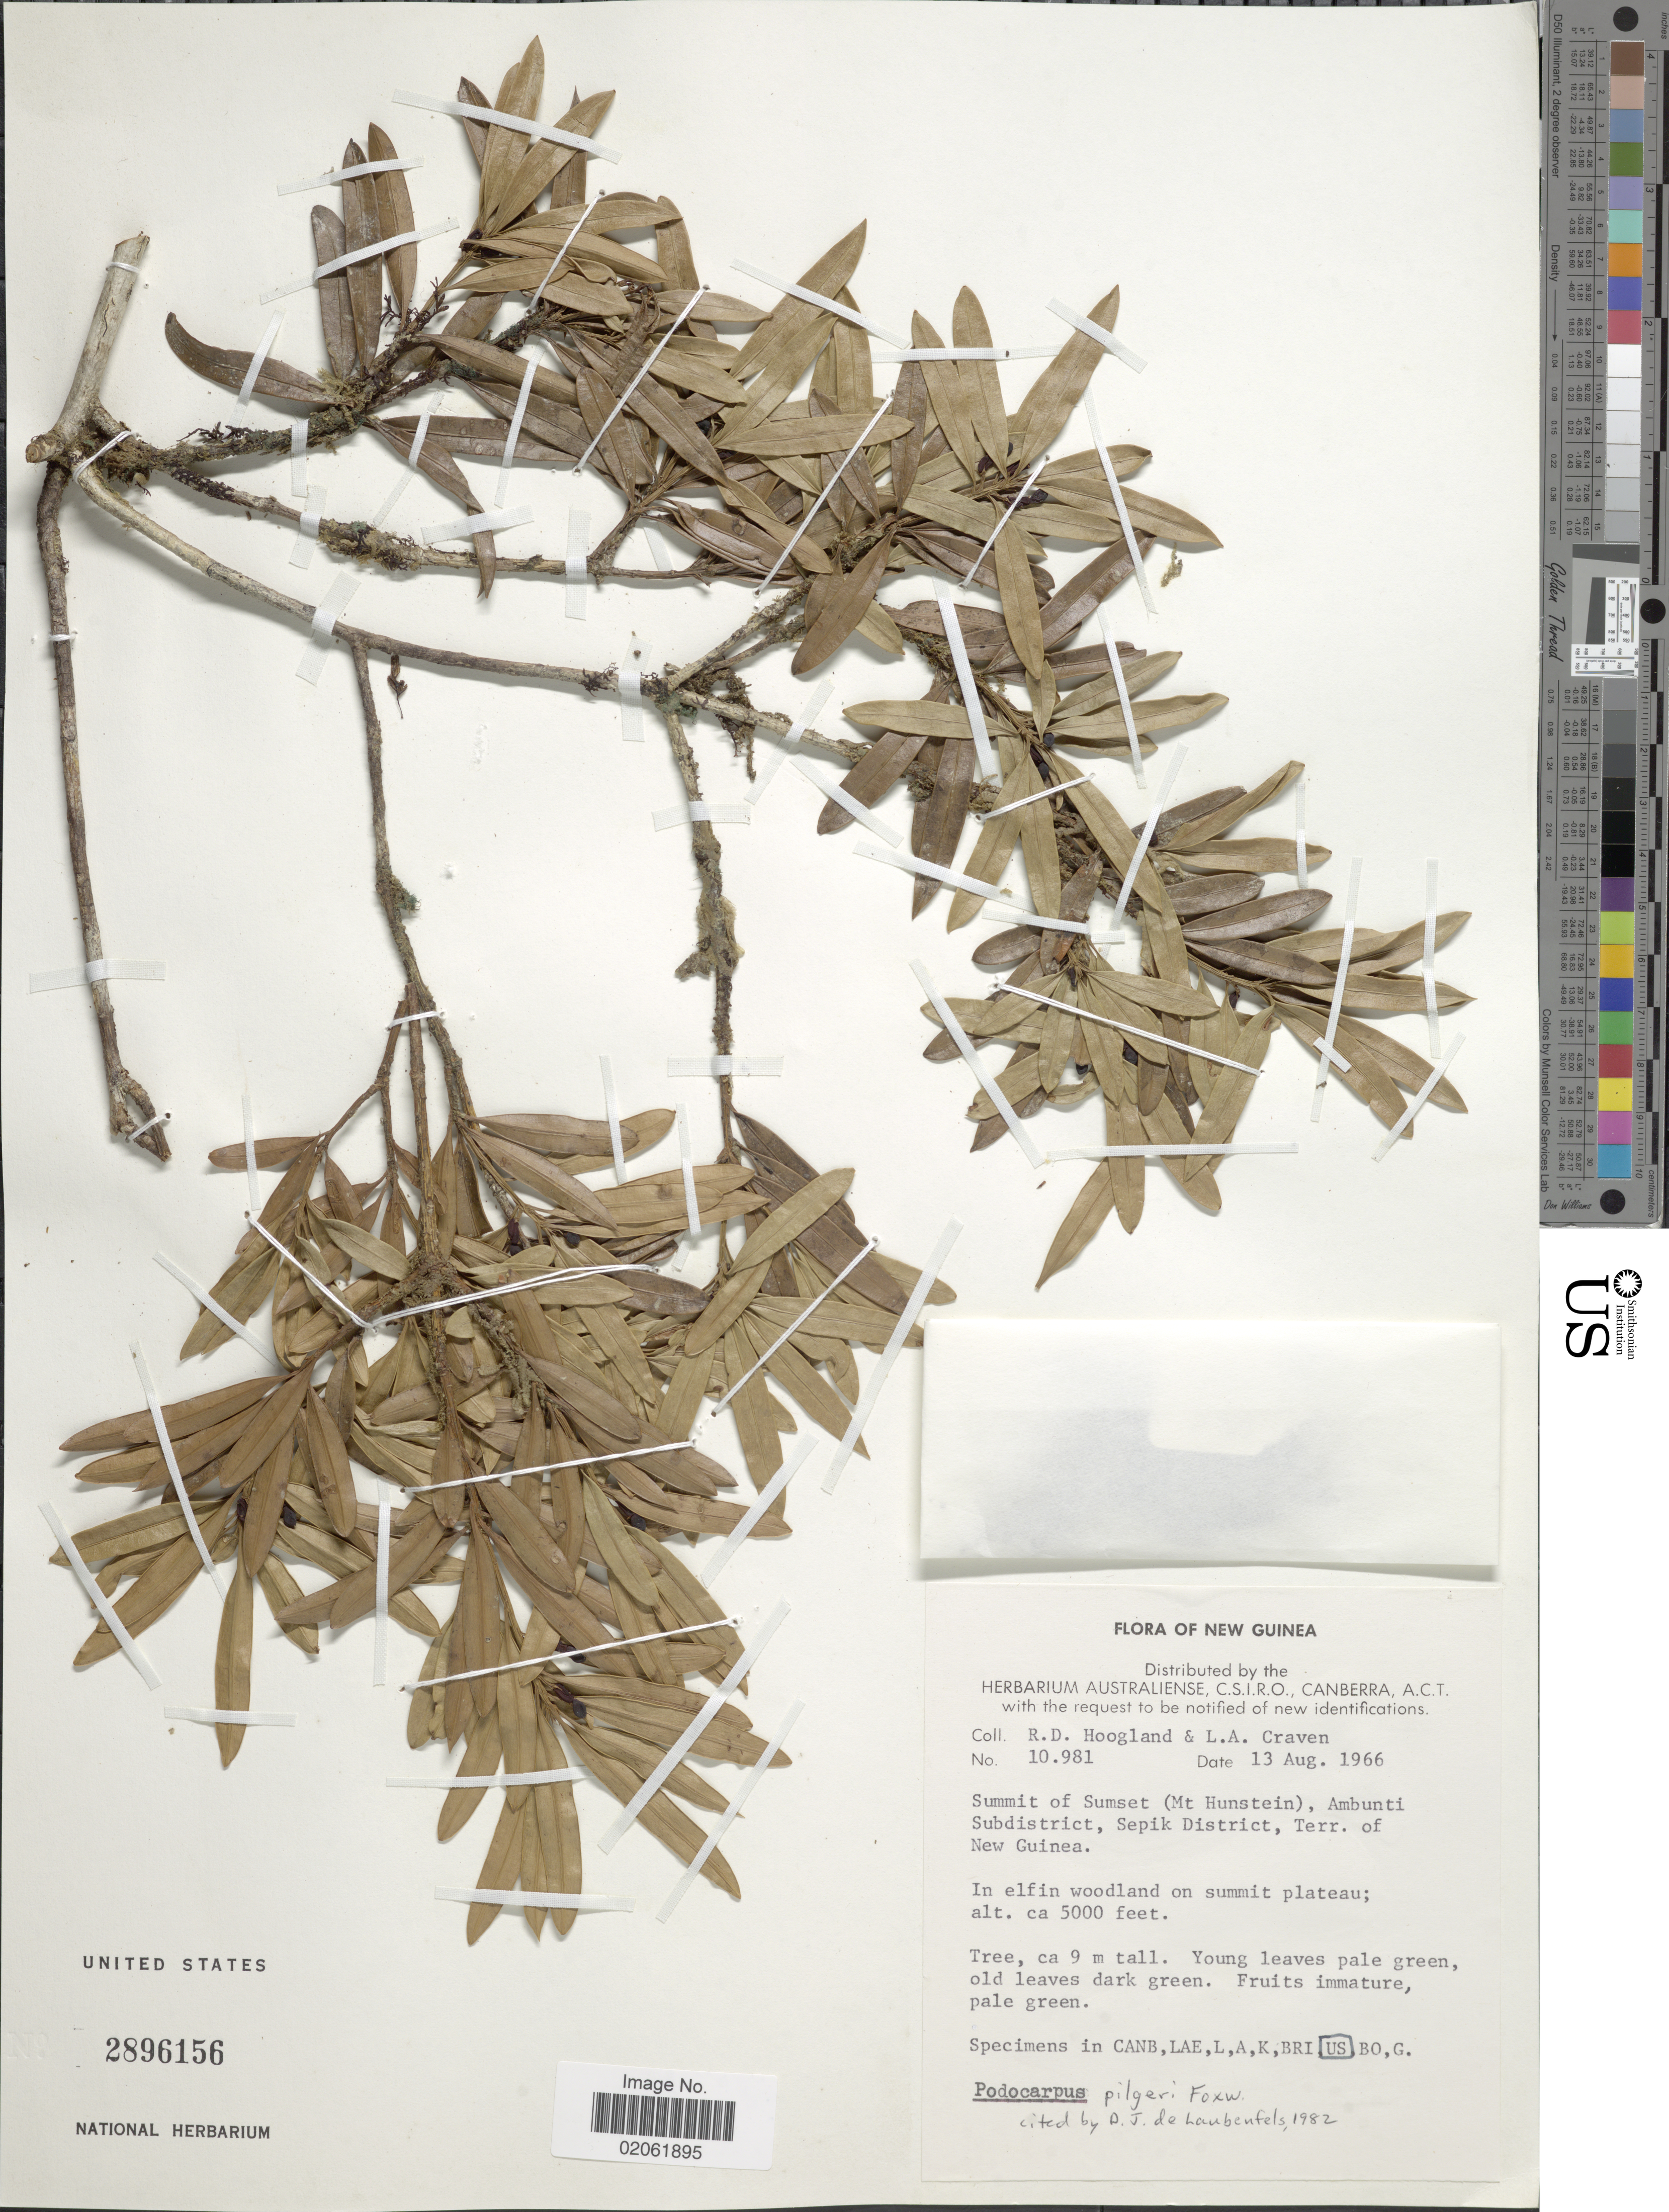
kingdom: Plantae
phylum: Tracheophyta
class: Pinopsida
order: Pinales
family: Podocarpaceae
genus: Podocarpus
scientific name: Podocarpus pilgeri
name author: Foxw.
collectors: Hoogland & L. A. Craven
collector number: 10981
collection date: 1966-08-13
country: Papua New Guinea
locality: Summit of Sumset ( Mt. Hunstein), Ambunti Subdistrict, Sepik District, Terr of New Guinea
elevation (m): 1524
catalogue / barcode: US 2896156